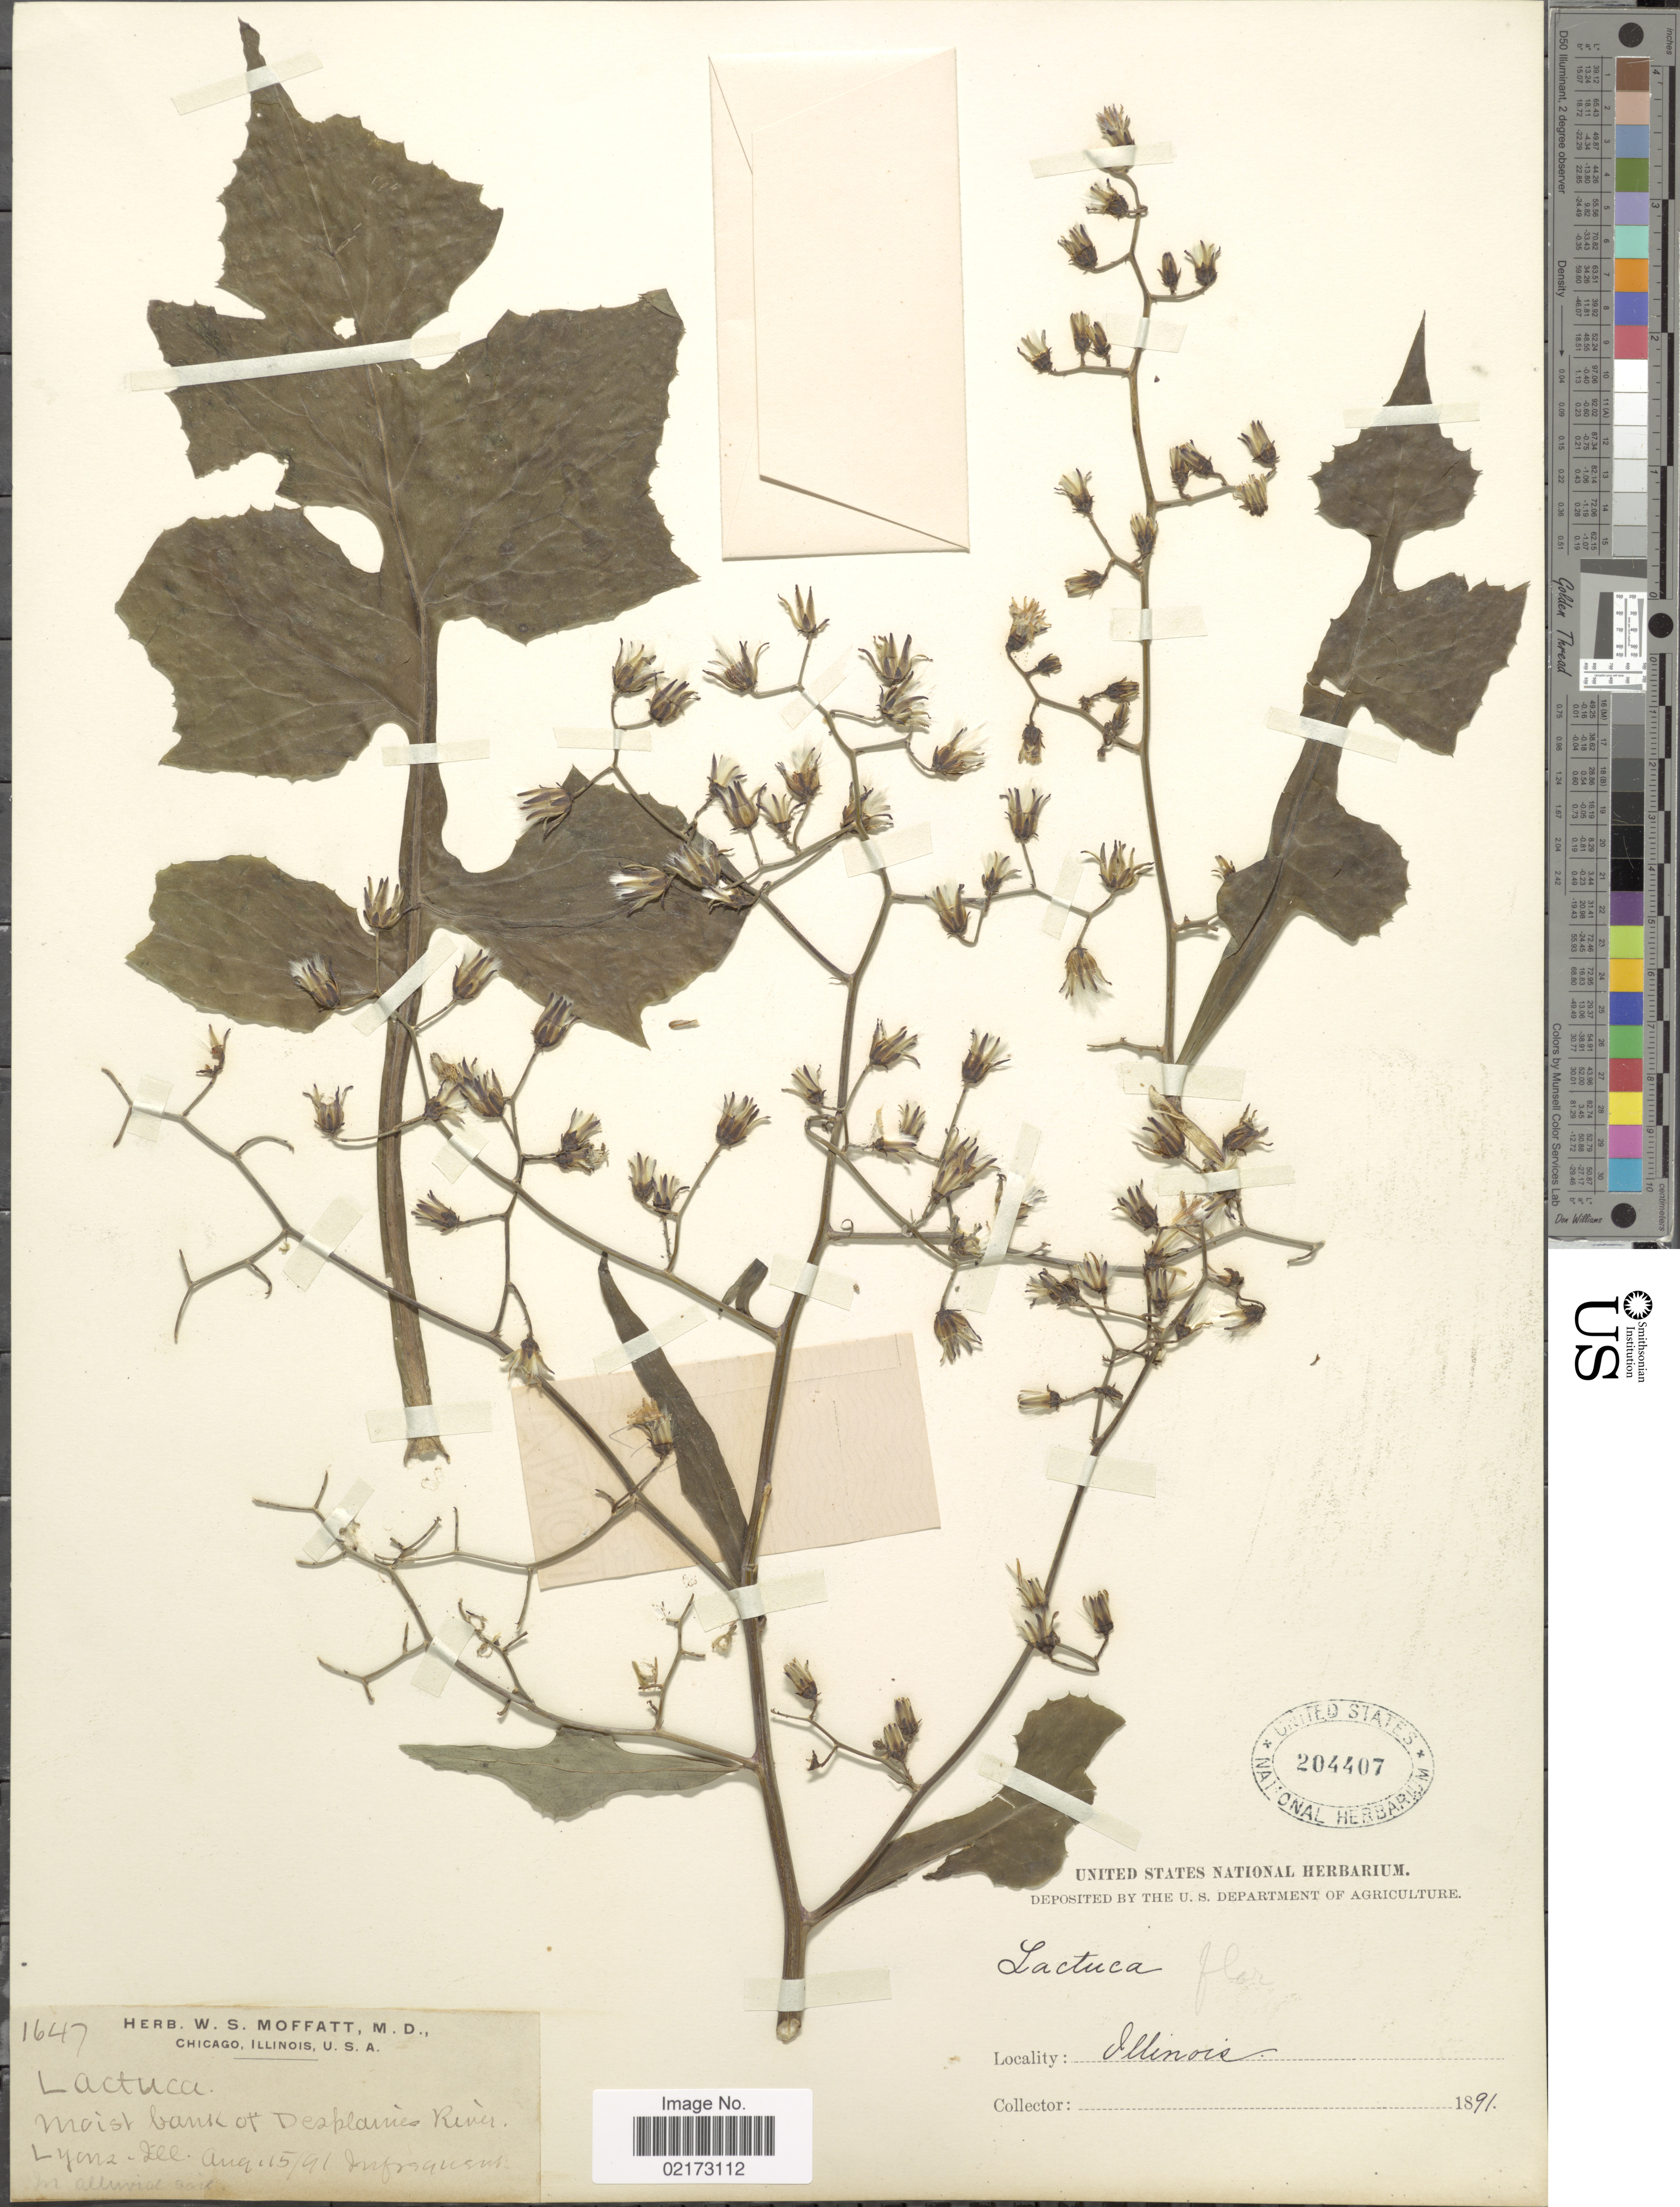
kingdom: Plantae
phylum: Tracheophyta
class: Magnoliopsida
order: Asterales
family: Asteraceae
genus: Lactuca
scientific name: Lactuca floridana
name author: (L.) Gaertn.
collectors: ex herb. W. S. Moffatt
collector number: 1647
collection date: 1891-08-15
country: United States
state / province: Illinois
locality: Deplaines River, Lyons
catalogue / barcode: US 204407